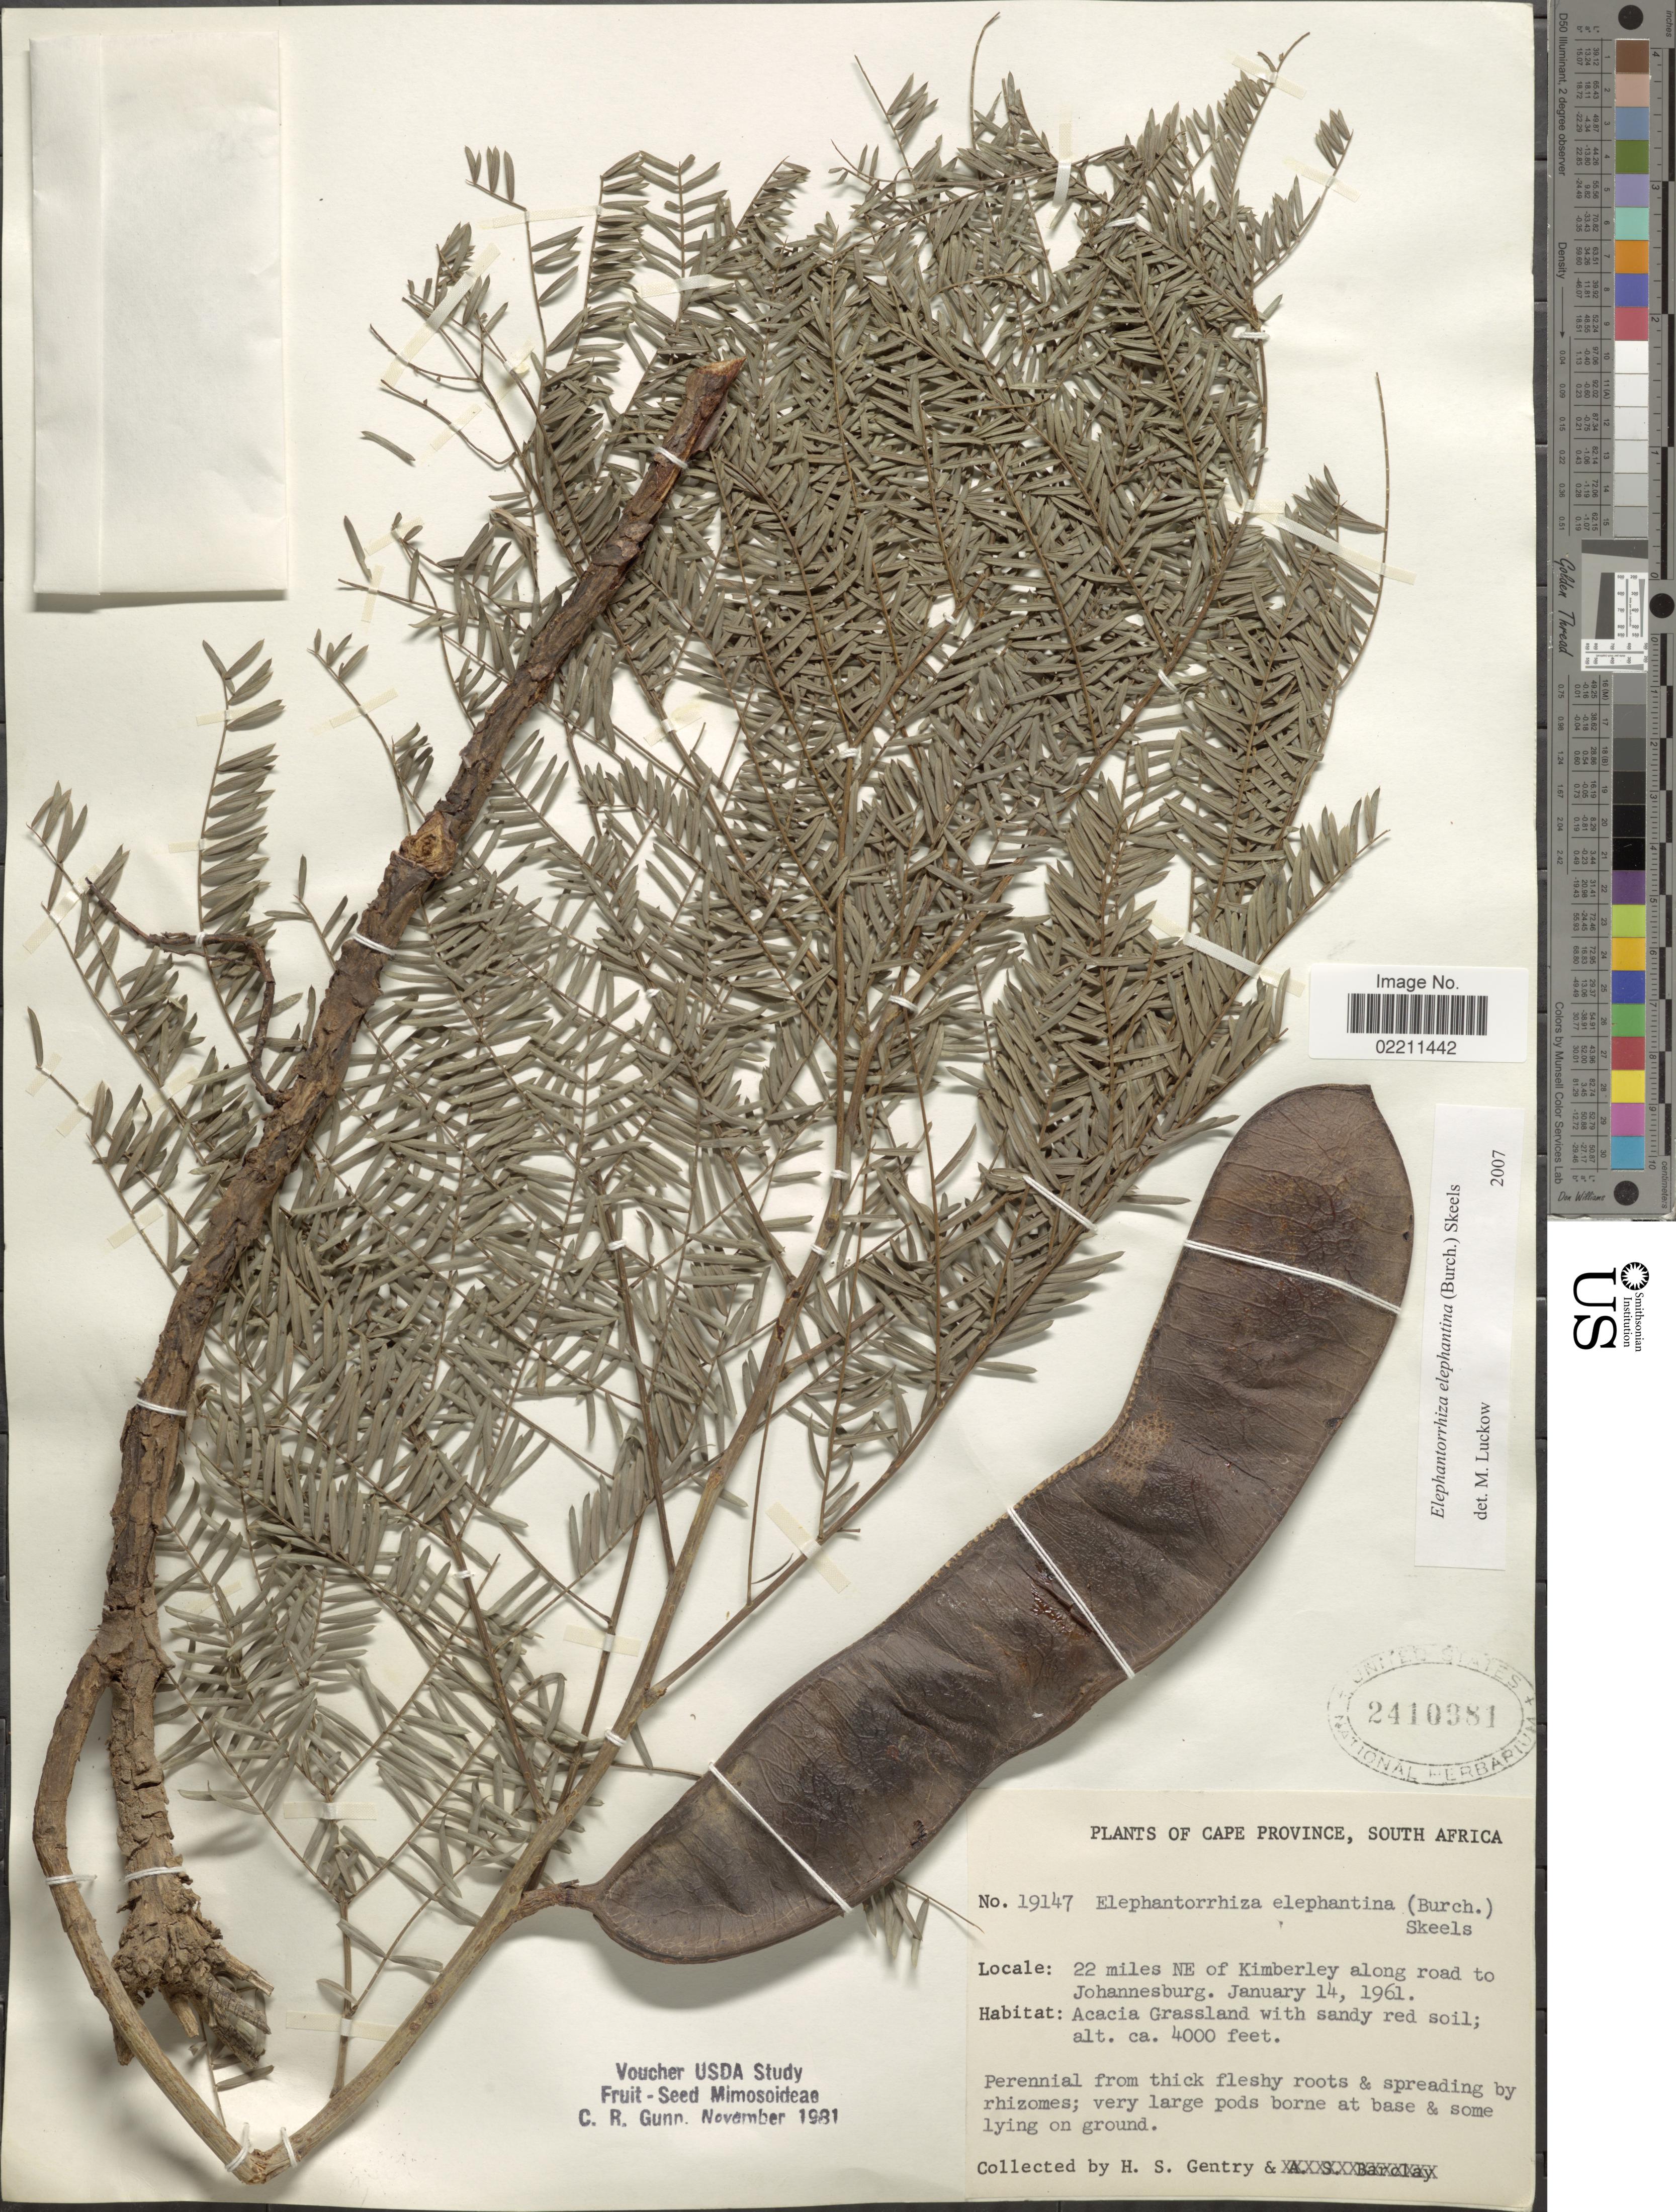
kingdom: Plantae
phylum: Tracheophyta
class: Magnoliopsida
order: Fabales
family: Fabaceae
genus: Entada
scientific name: Entada elephantina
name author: (Burch.) S.A. O'Donnell & G.P. Lewis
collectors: H. S. Gentry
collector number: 19147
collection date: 1961-01-14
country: South Africa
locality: Cape Province, South Africa. 22 miles NE of Kimberly along road to Johannesburg.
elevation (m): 1219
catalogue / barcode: US 2410981